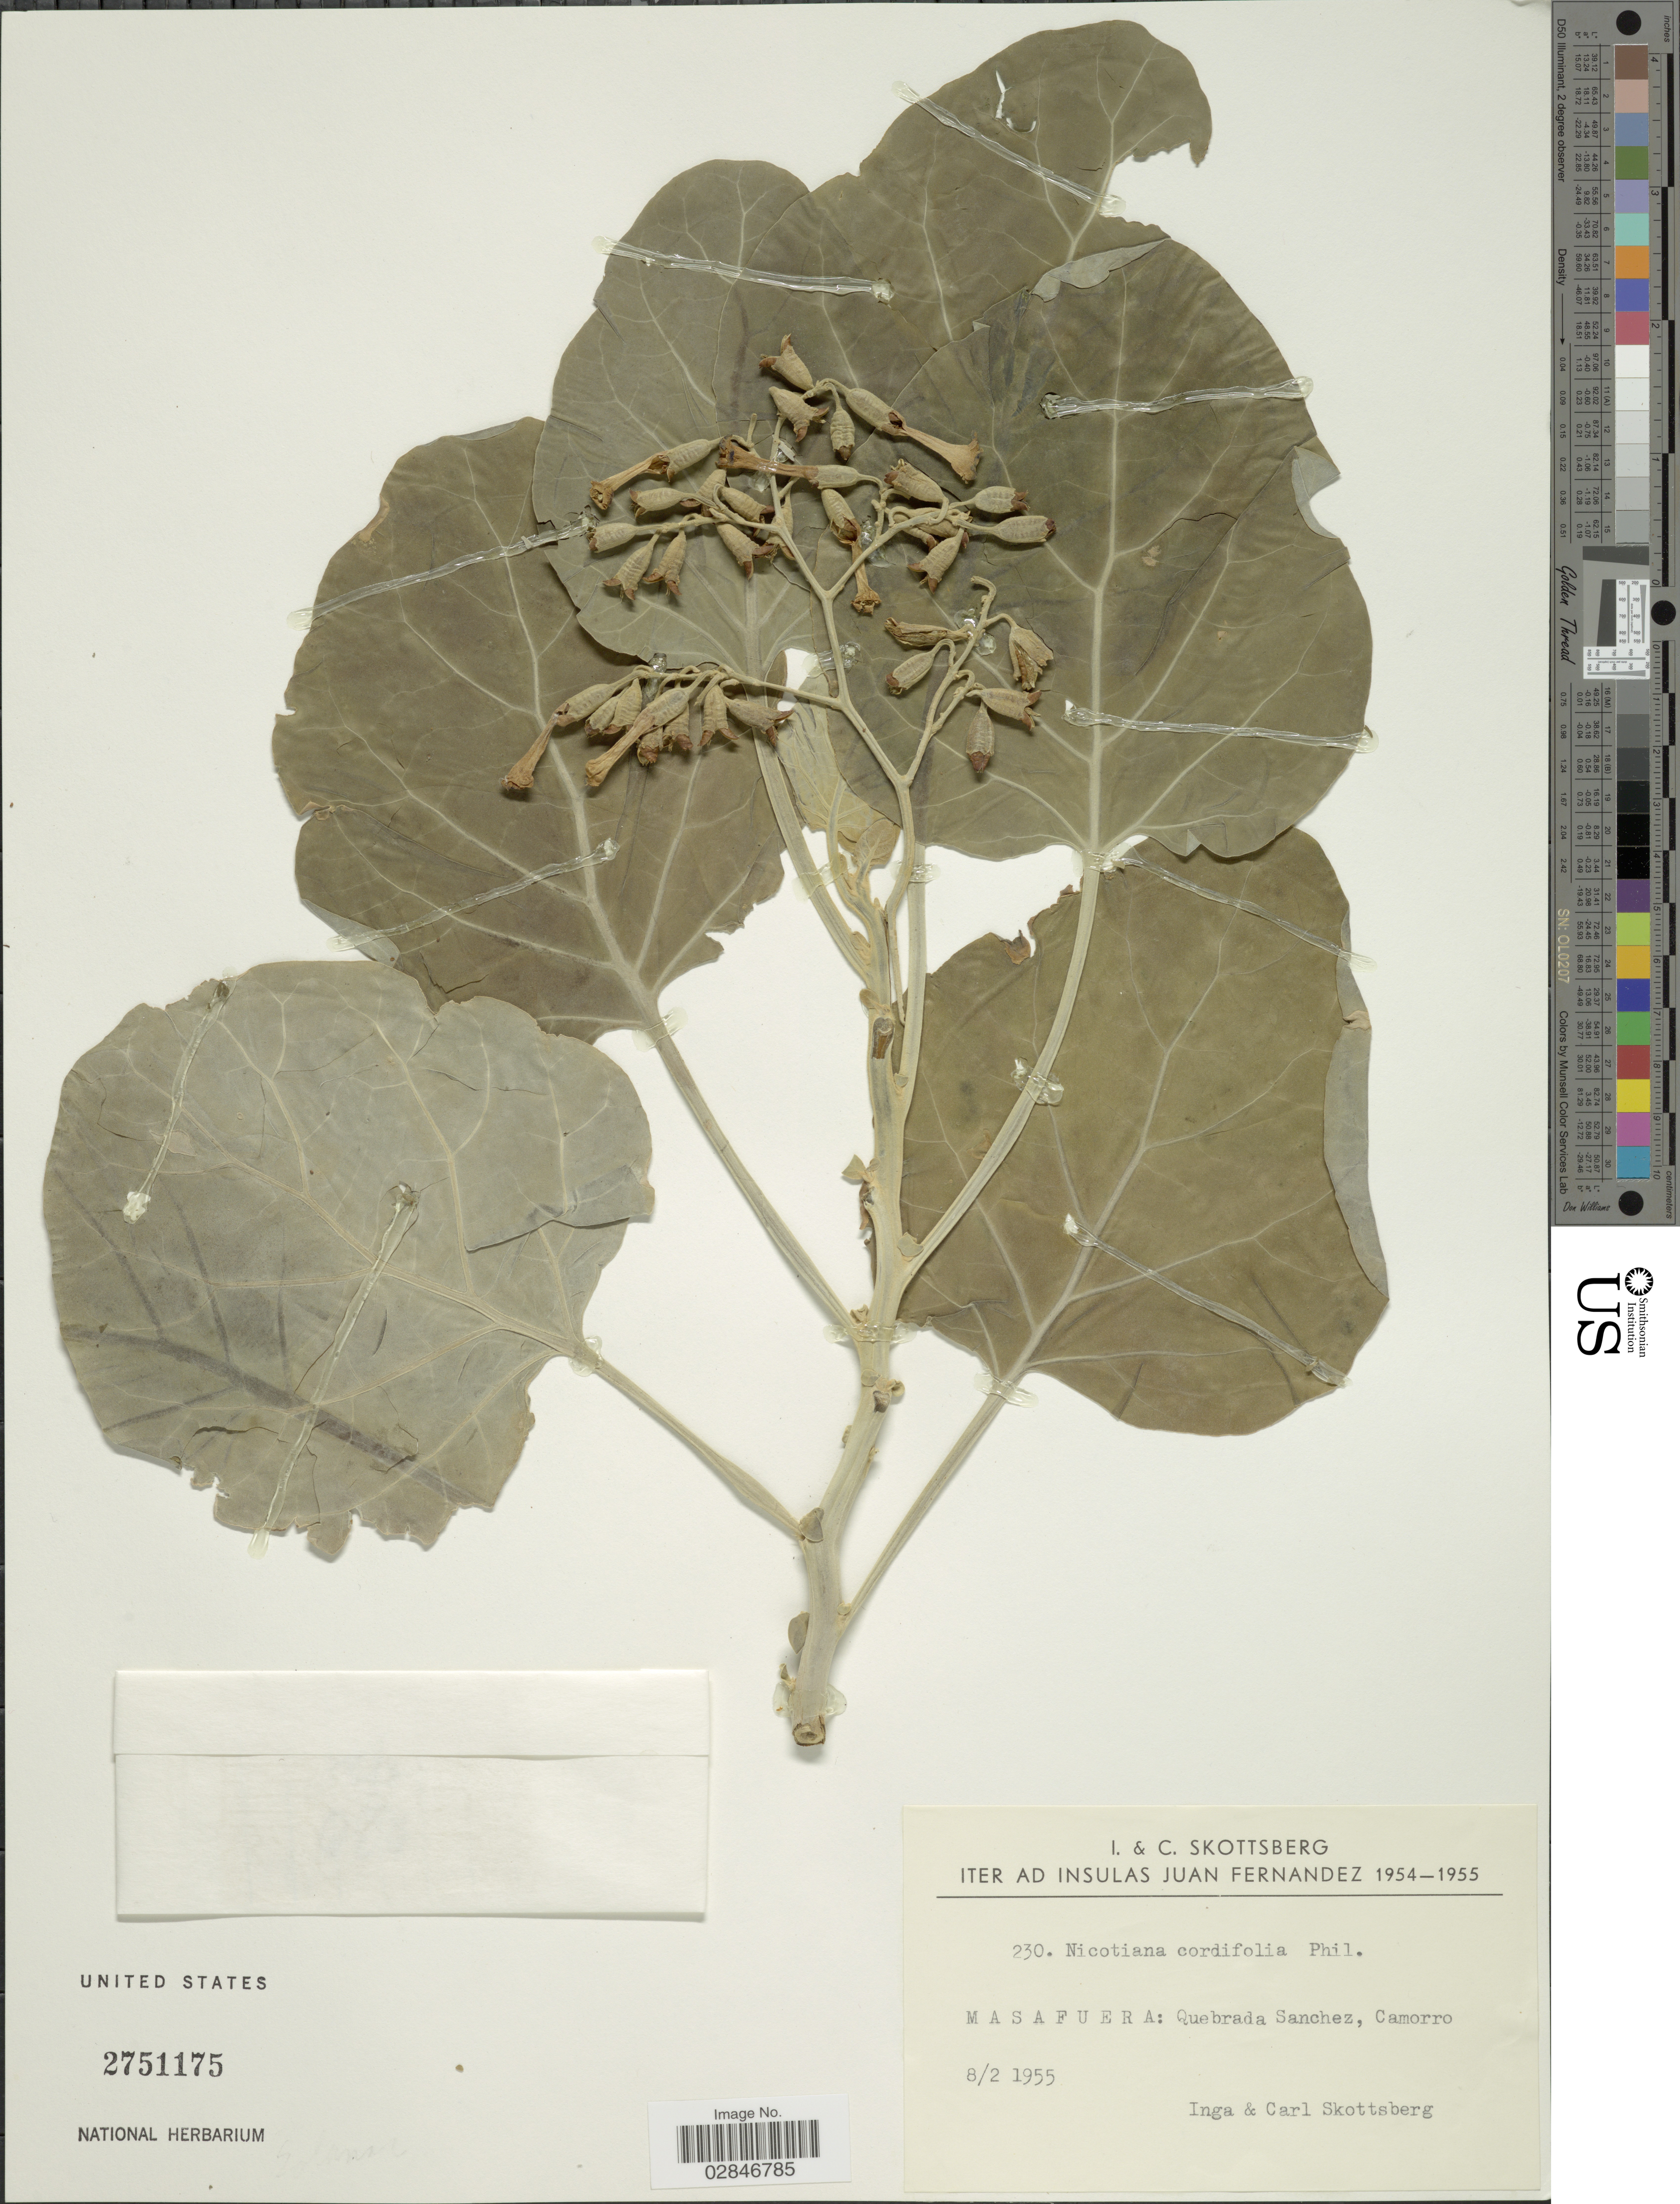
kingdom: Plantae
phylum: Tracheophyta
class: Magnoliopsida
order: Solanales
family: Solanaceae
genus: Nicotiana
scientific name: Nicotiana cordifolia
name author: Phil.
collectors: I. Skottsberg & C. Skottsberg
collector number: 230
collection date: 1955-02-08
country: Chile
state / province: Valparaíso (V)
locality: Masafuera: Quebrada Sanchez, Camorro.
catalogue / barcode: US 2751175